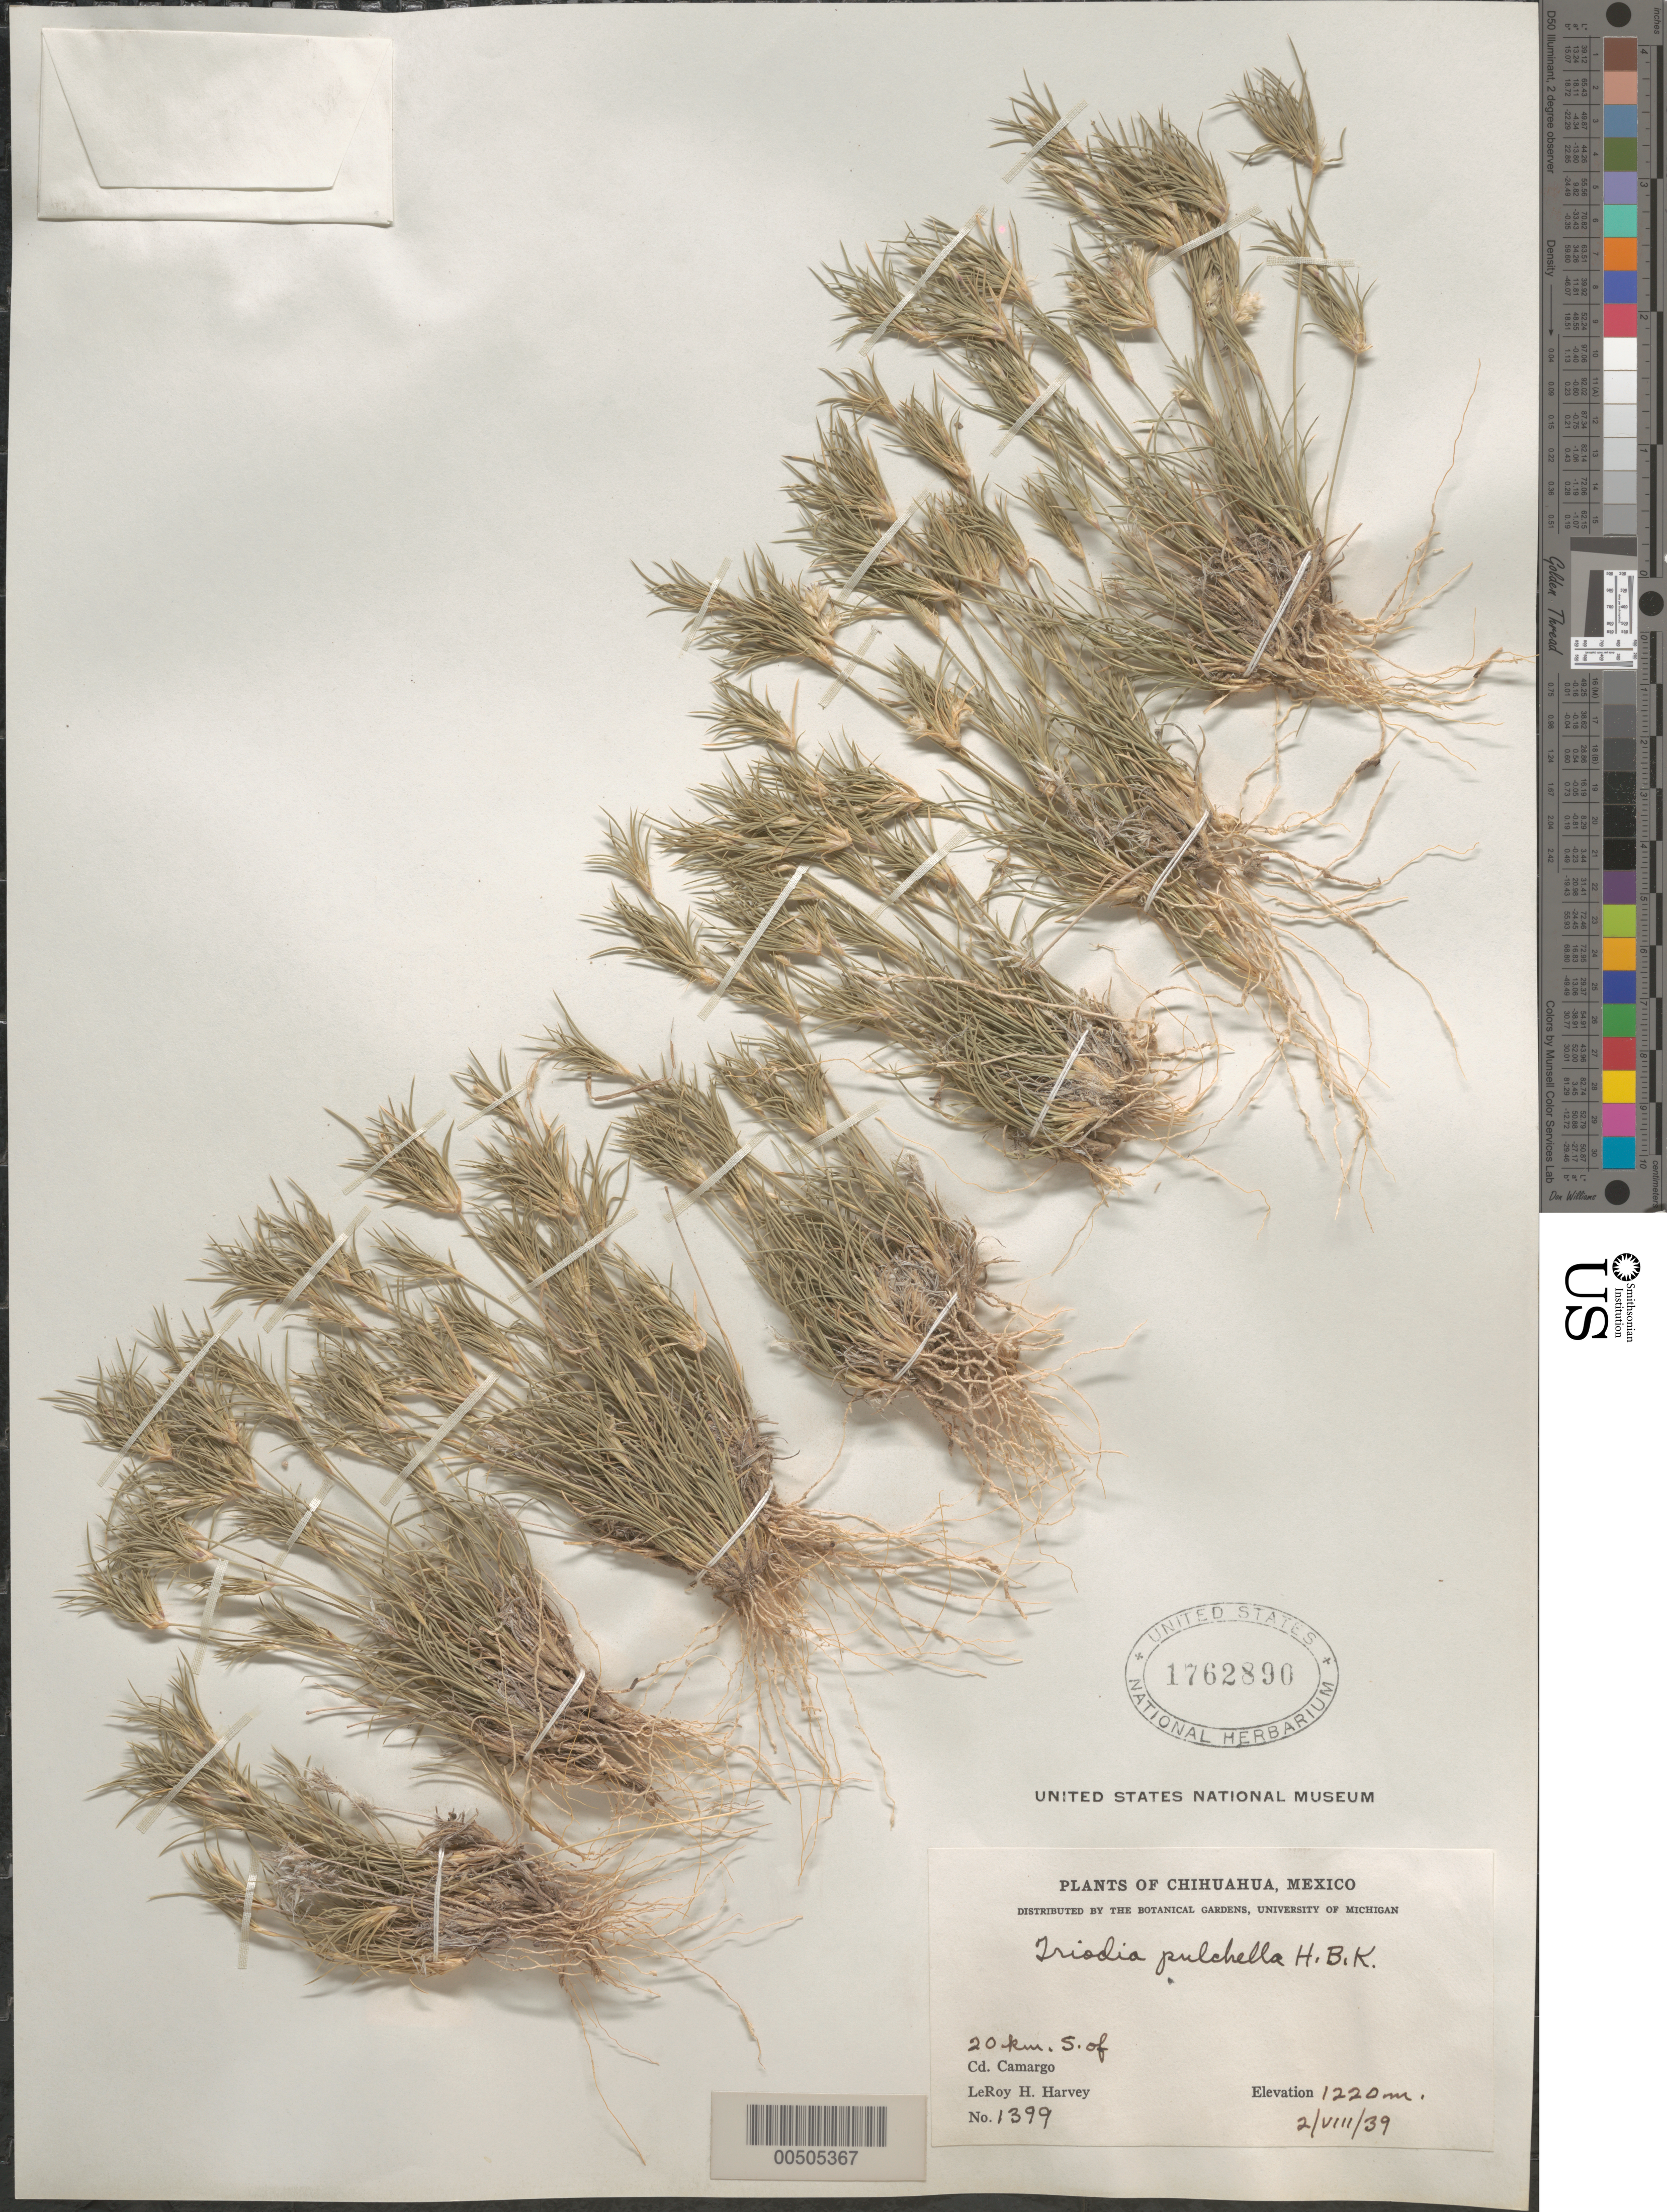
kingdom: Plantae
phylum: Tracheophyta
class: Liliopsida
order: Poales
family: Poaceae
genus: Erioneuron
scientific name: Erioneuron pulchellum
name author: (Kunth) Tateoka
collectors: L. H. Harvey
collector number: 1399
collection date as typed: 2 Aug 1939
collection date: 1939-08-02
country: Mexico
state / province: Chihuahua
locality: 20 km S of Cd. Camargo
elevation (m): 1220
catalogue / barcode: US 1762890